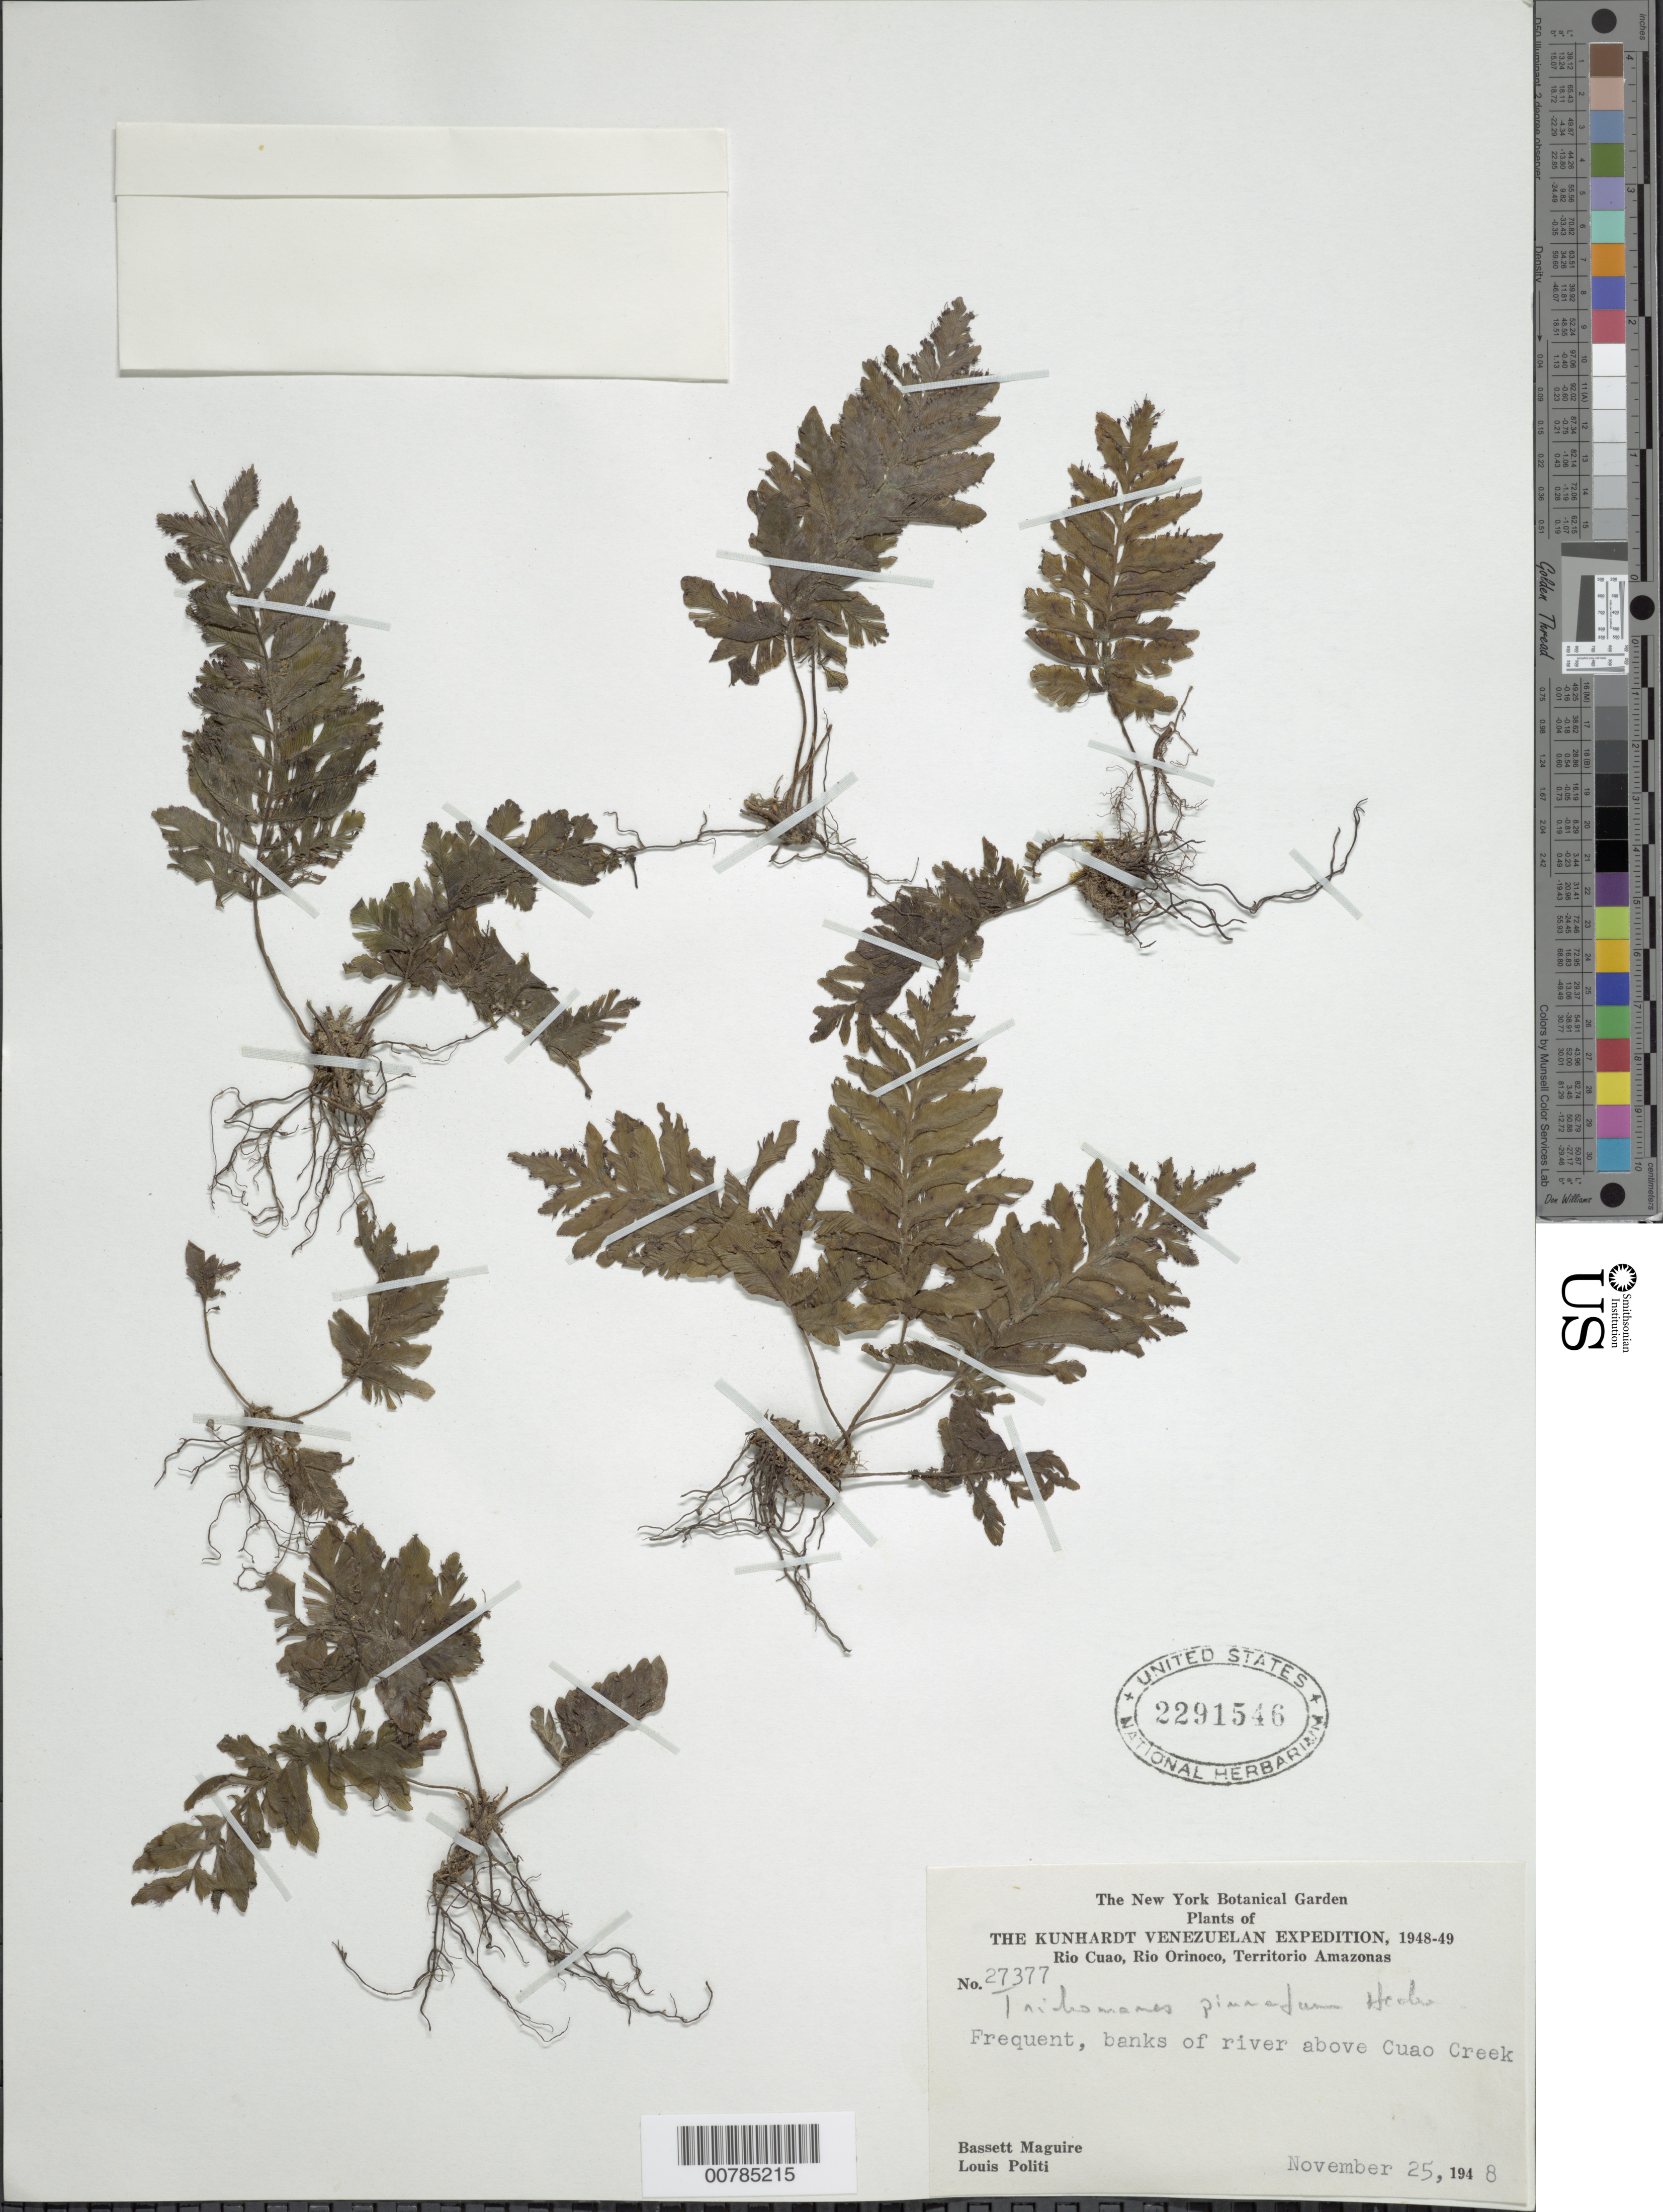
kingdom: Plantae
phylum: Tracheophyta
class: Polypodiopsida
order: Hymenophyllales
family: Hymenophyllaceae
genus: Trichomanes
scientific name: Trichomanes pinnatum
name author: Hedw.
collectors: B. Maguire & L. Politi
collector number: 27377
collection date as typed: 25-Nov-48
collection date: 1948-11-25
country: Venezuela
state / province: Amazonas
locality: Río Cuao, Río Orinoco, above Cuao Creek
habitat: River banks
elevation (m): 145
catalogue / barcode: US 2291546